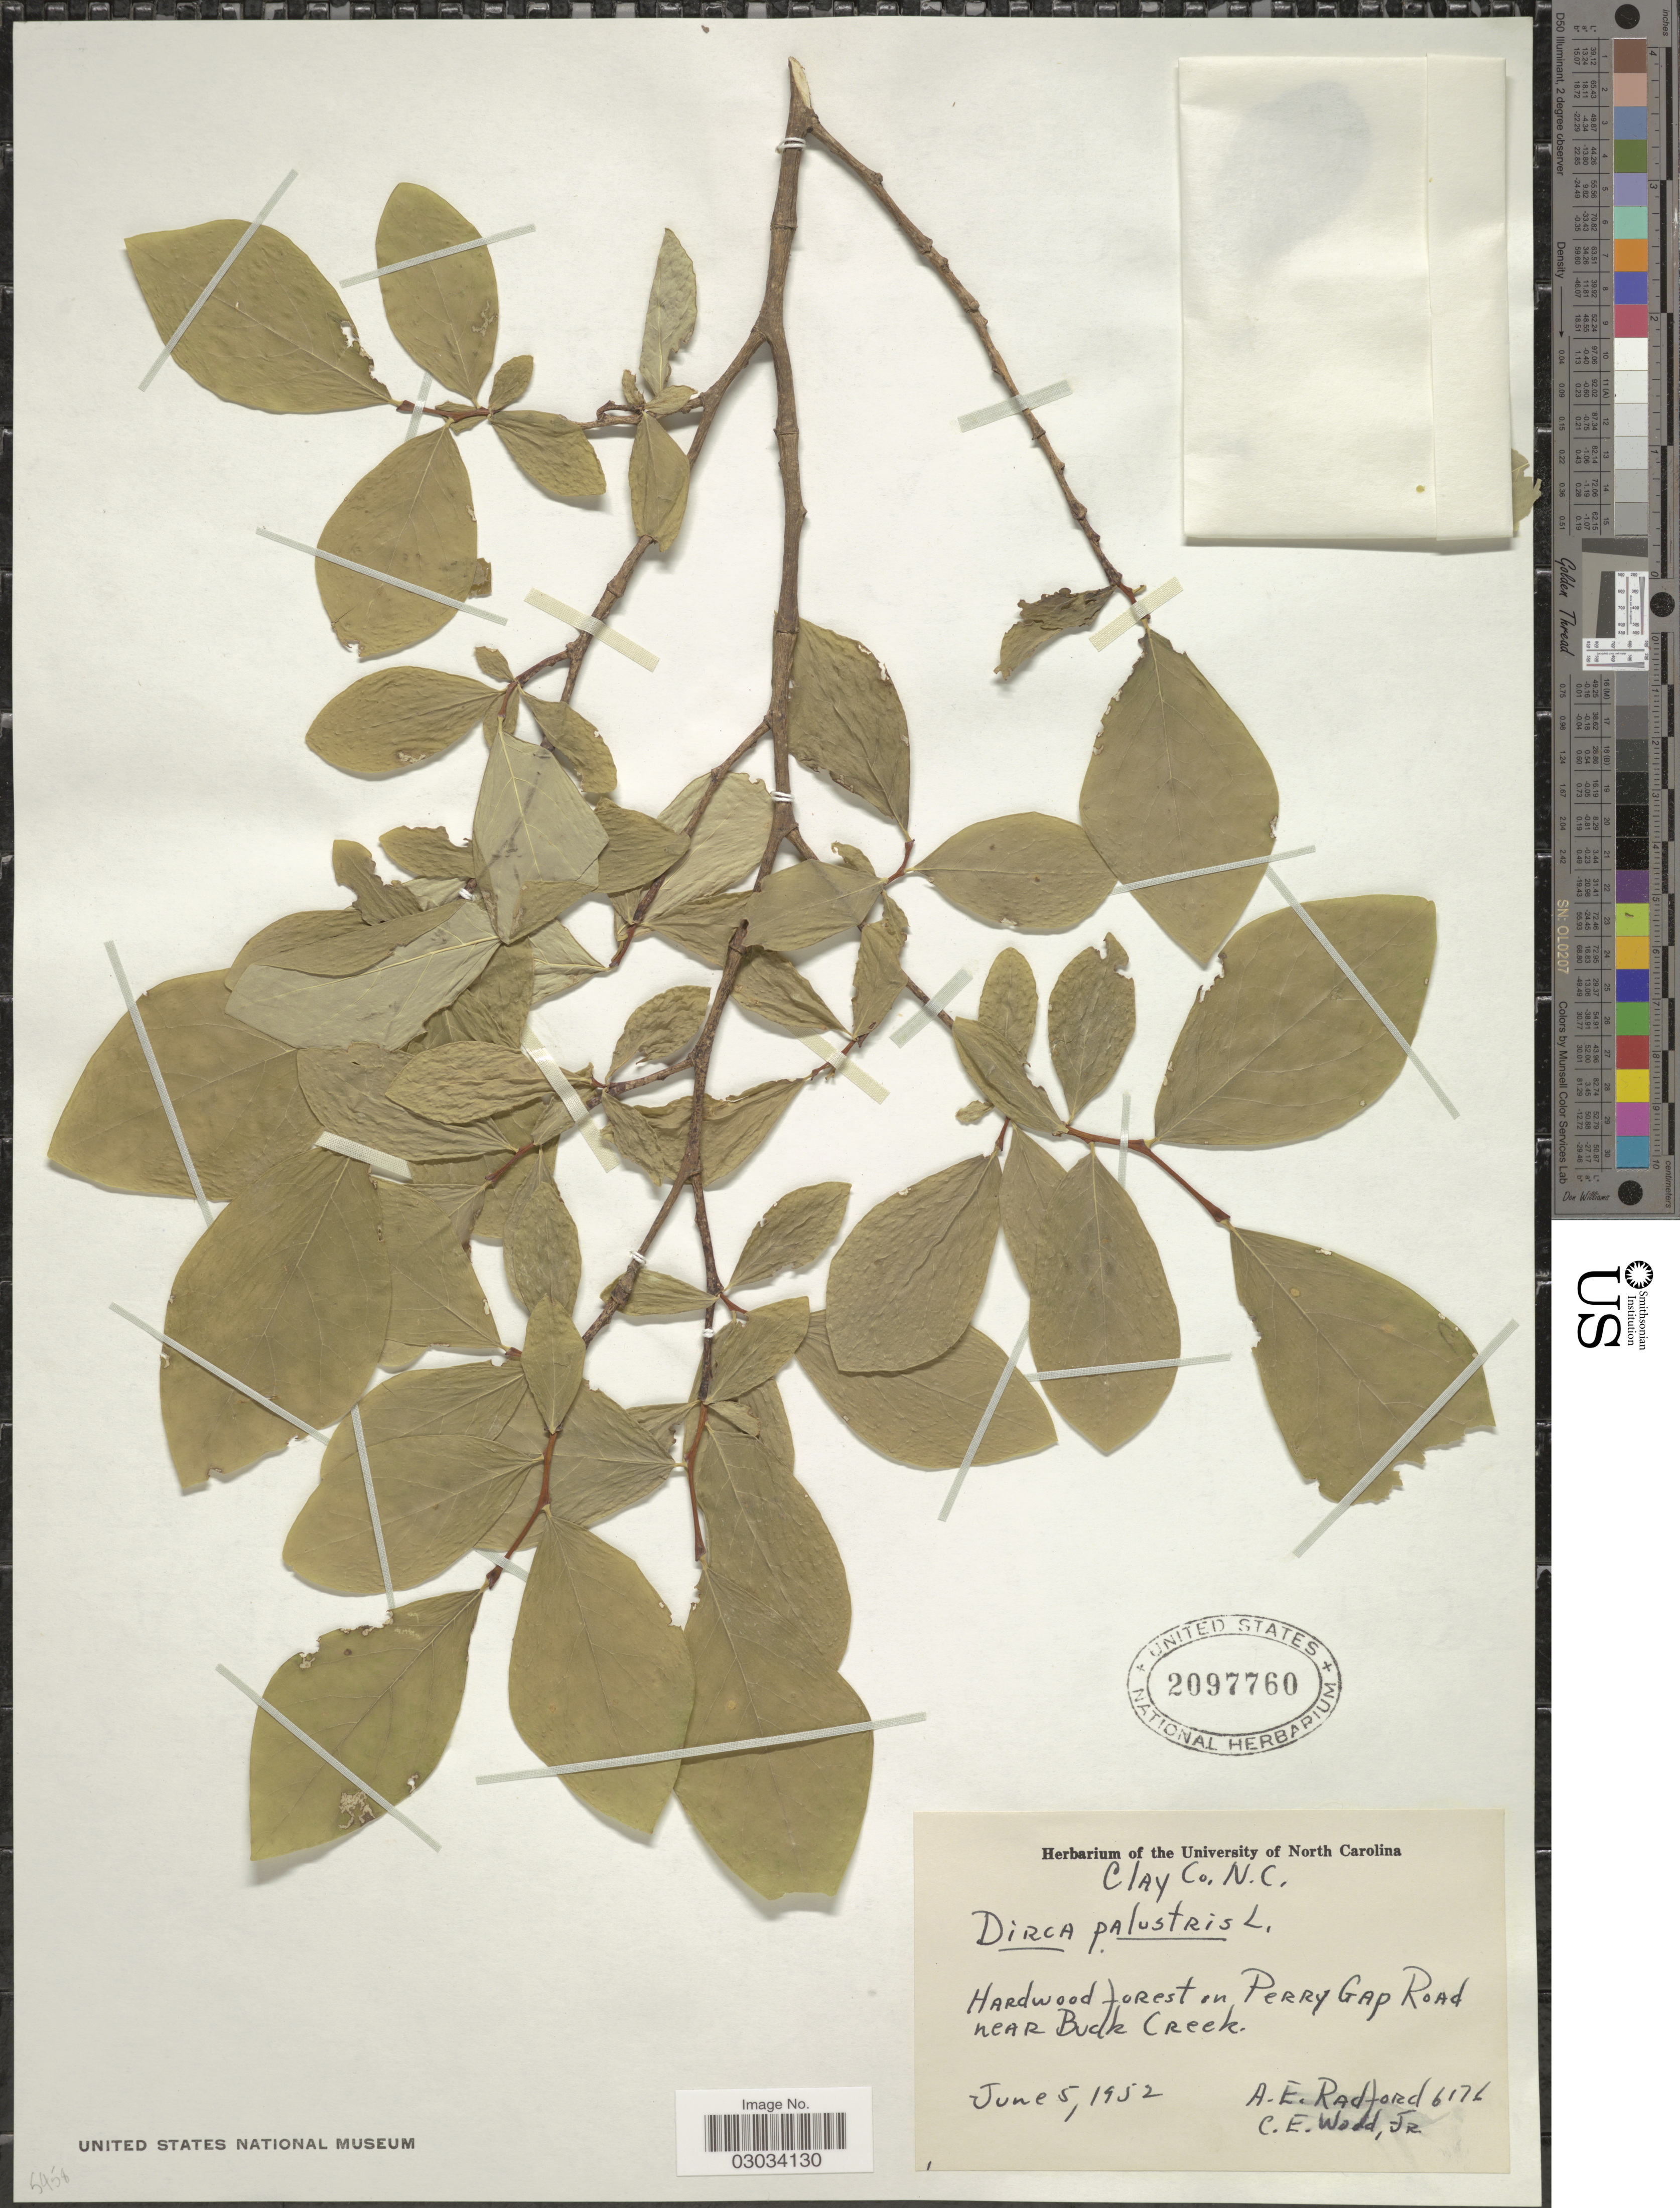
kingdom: Plantae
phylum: Tracheophyta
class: Magnoliopsida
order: Malvales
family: Thymelaeaceae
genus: Dirca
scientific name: Dirca palustris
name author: L.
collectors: A. E. Radford & C. Wood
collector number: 6176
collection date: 1952-06-05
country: United States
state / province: North Carolina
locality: Clay Co. Hardwood forest on Perry Gap Road near Buck Creek.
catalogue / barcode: US 2097760